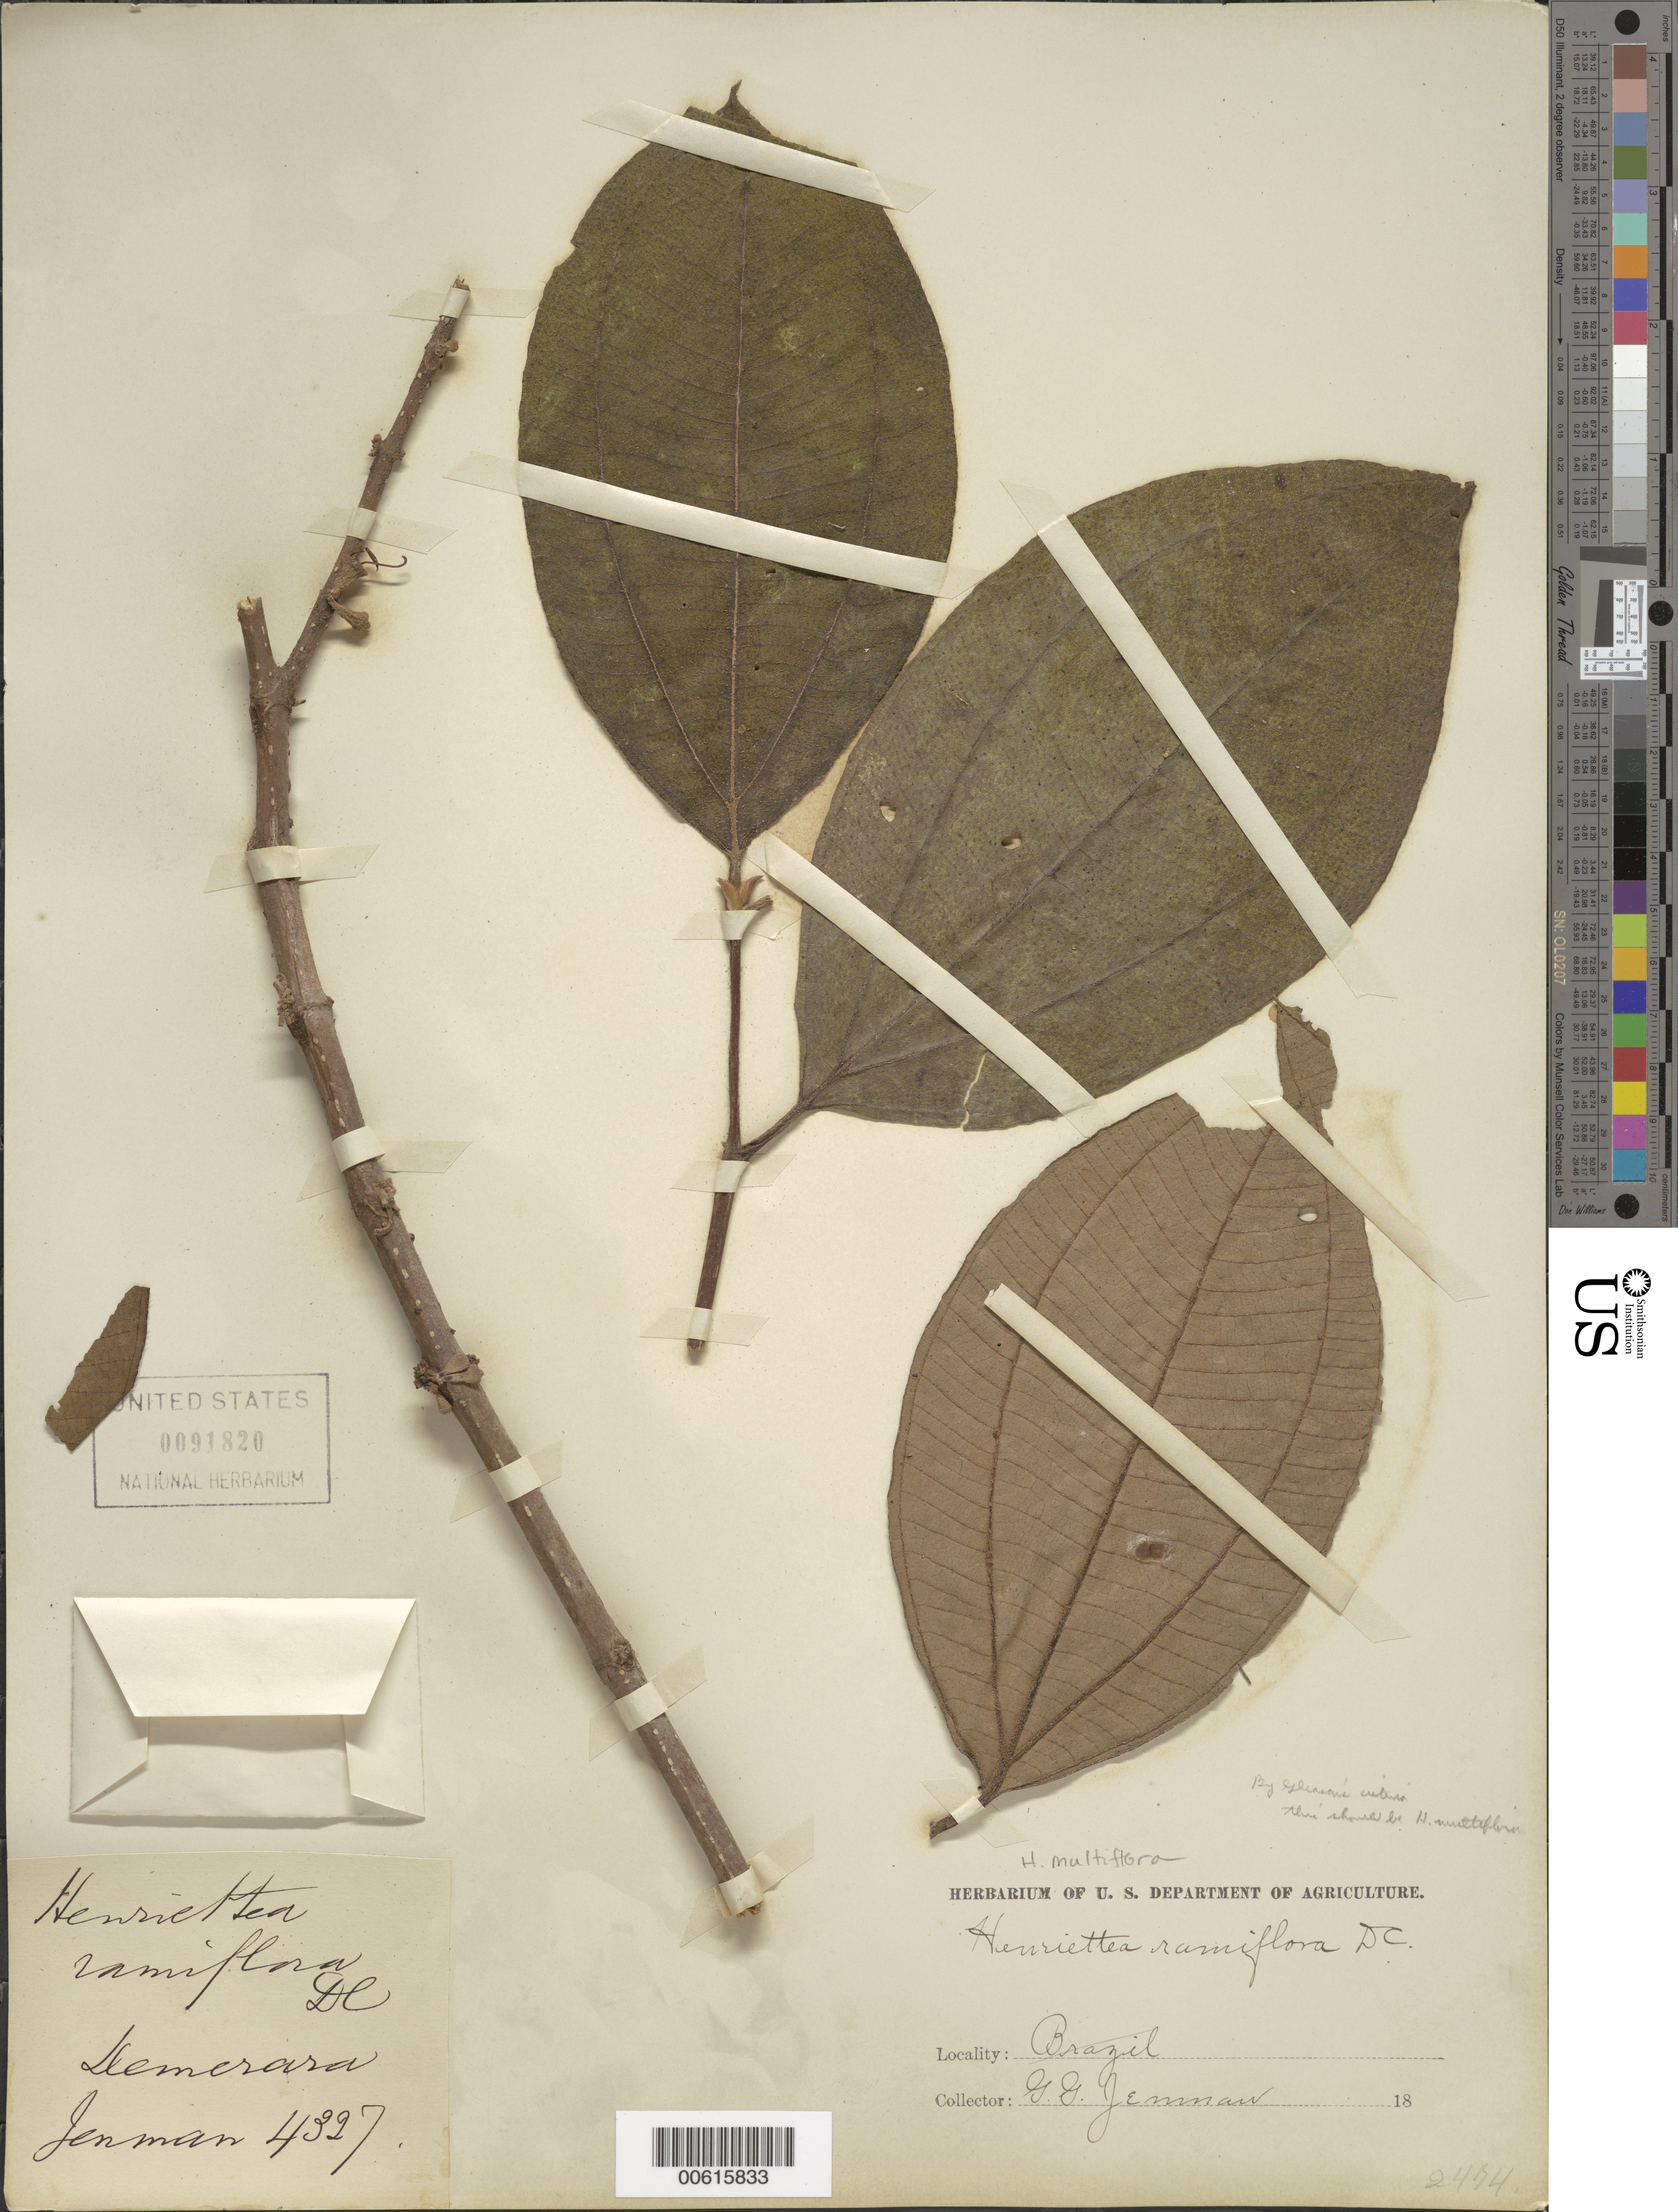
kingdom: Plantae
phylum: Tracheophyta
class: Magnoliopsida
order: Myrtales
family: Melastomataceae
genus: Henriettea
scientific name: Henriettea multiflora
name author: Naudin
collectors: G. S. Jenman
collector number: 4327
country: Guyana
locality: Demerara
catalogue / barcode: US 91820